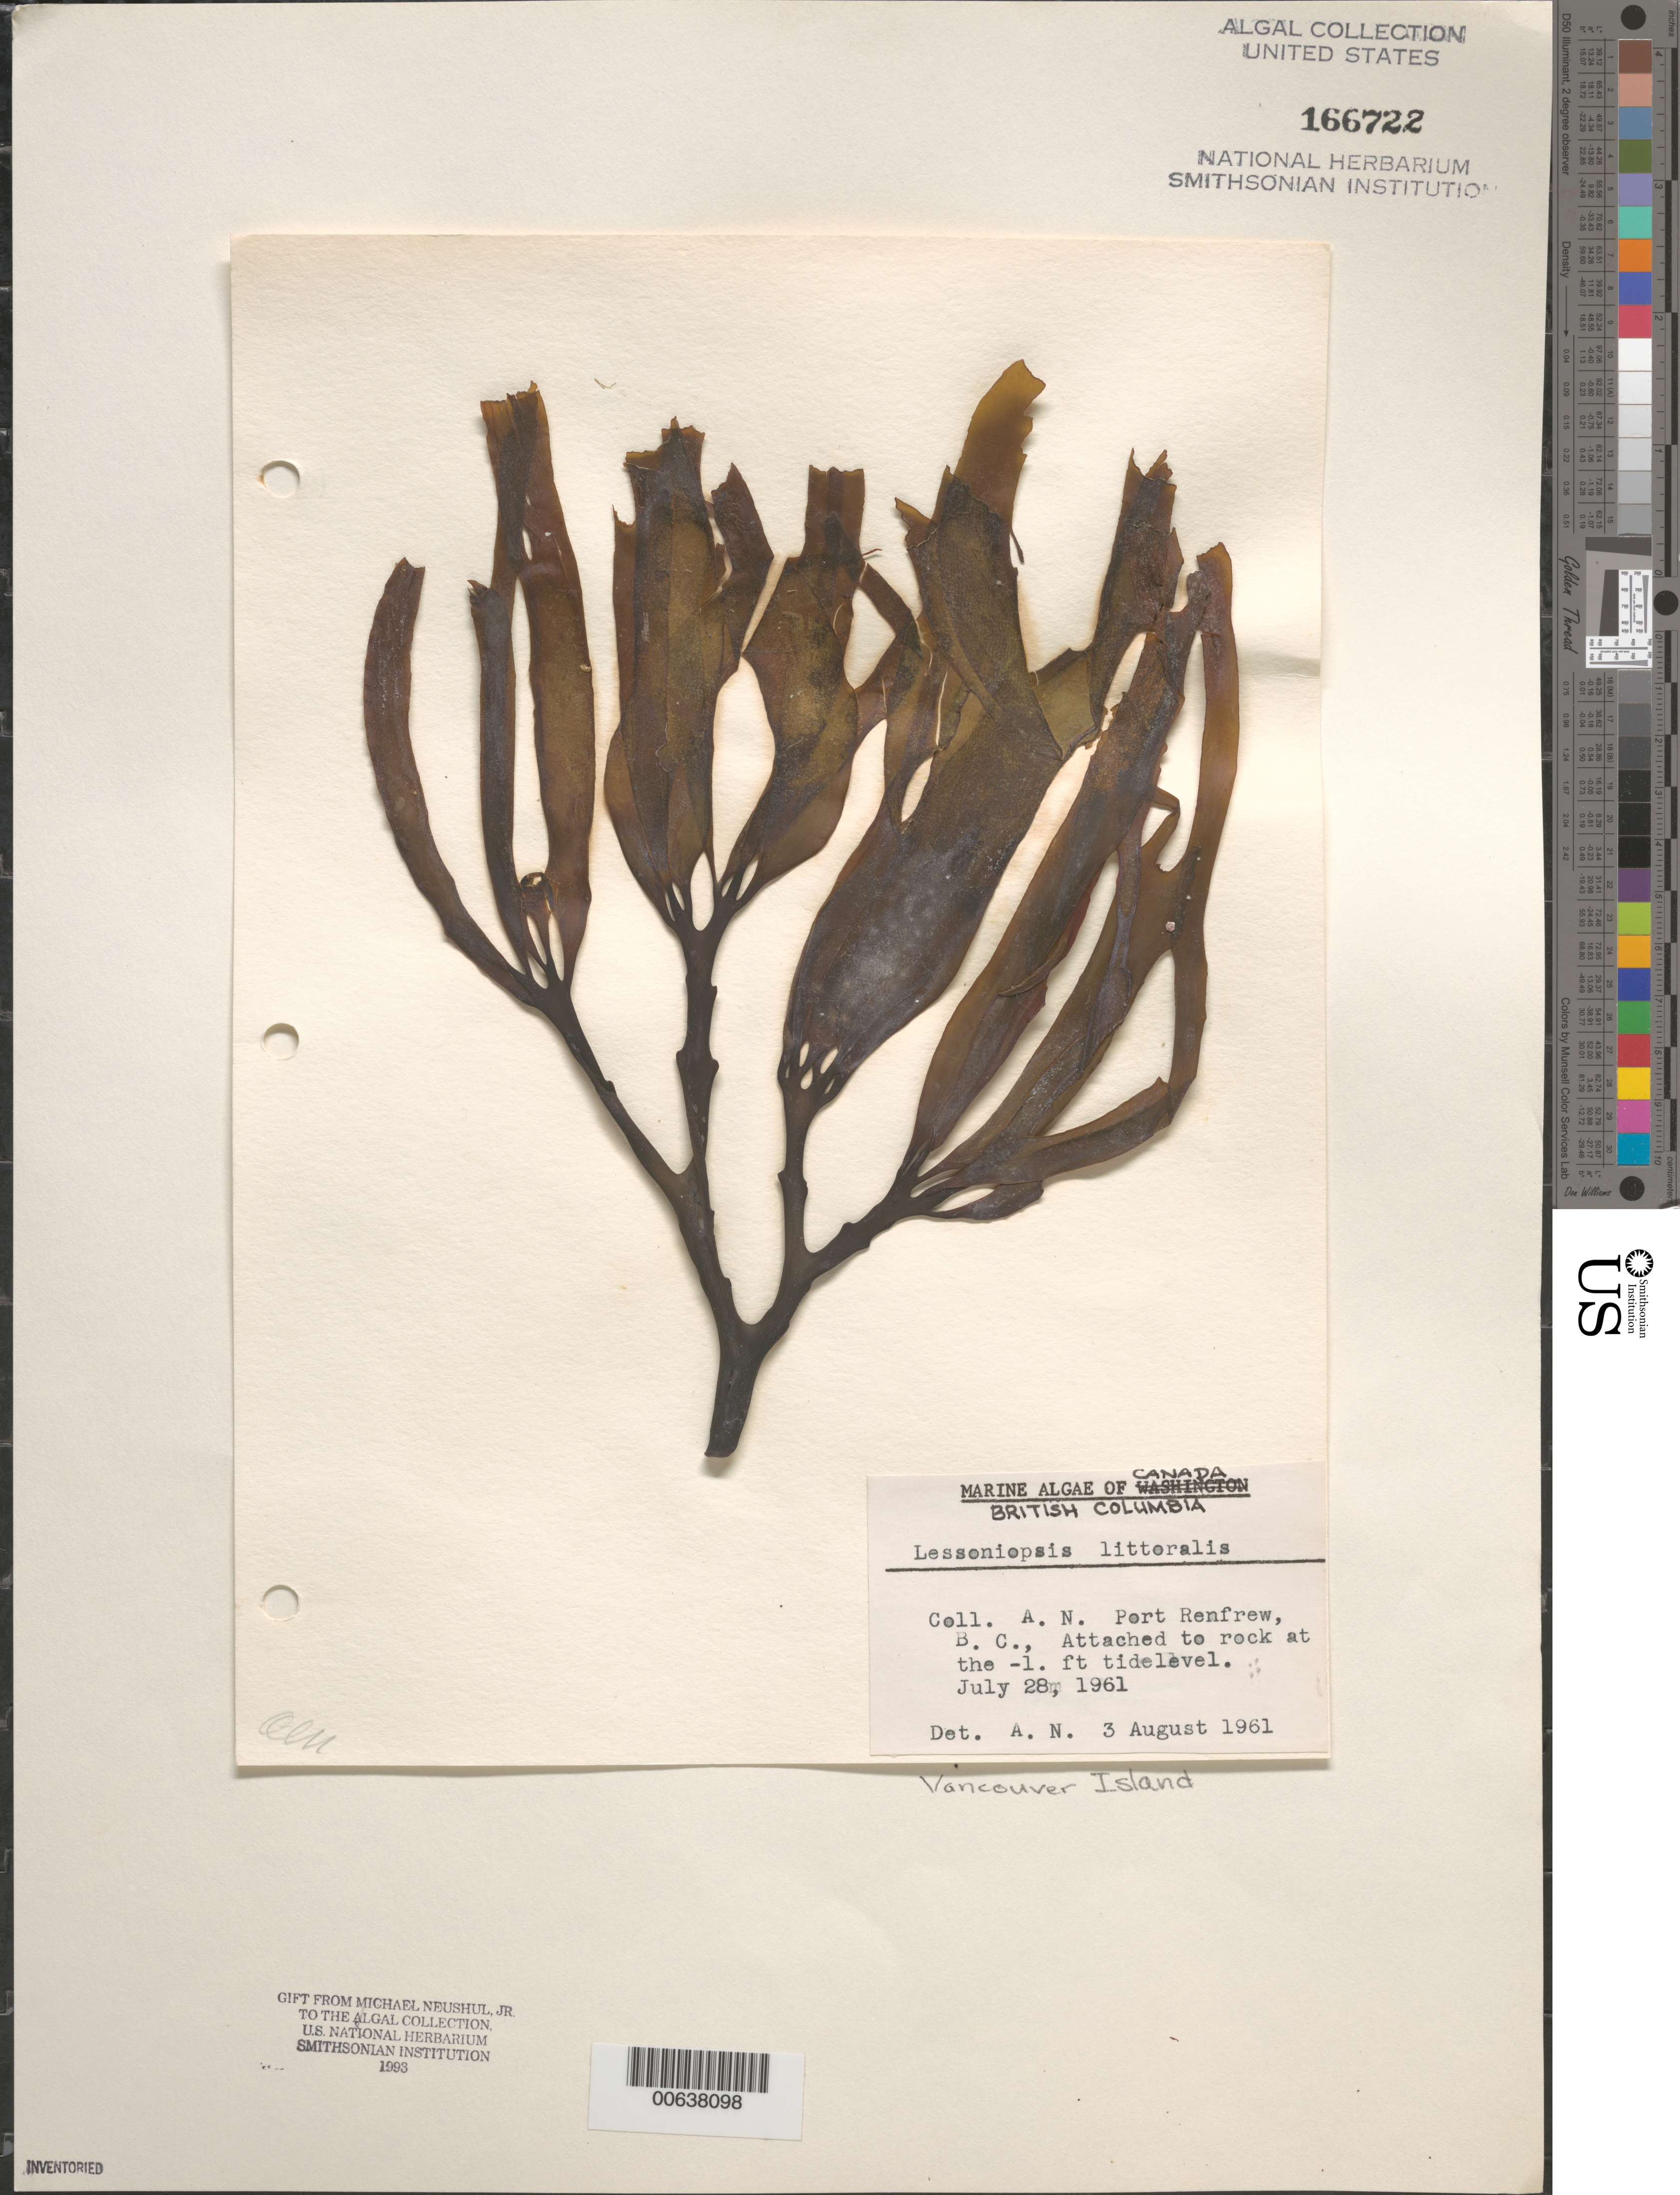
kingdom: Chromista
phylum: Ochrophyta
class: Phaeophyceae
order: Laminariales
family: Alariaceae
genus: Lessoniopsis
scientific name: Lessoniopsis littoralis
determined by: N., A.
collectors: A. N.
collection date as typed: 28 Jul 1961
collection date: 1961-07-28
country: Canada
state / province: British Columbia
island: Vancouver Island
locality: Port Renfrew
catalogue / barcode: US 166722